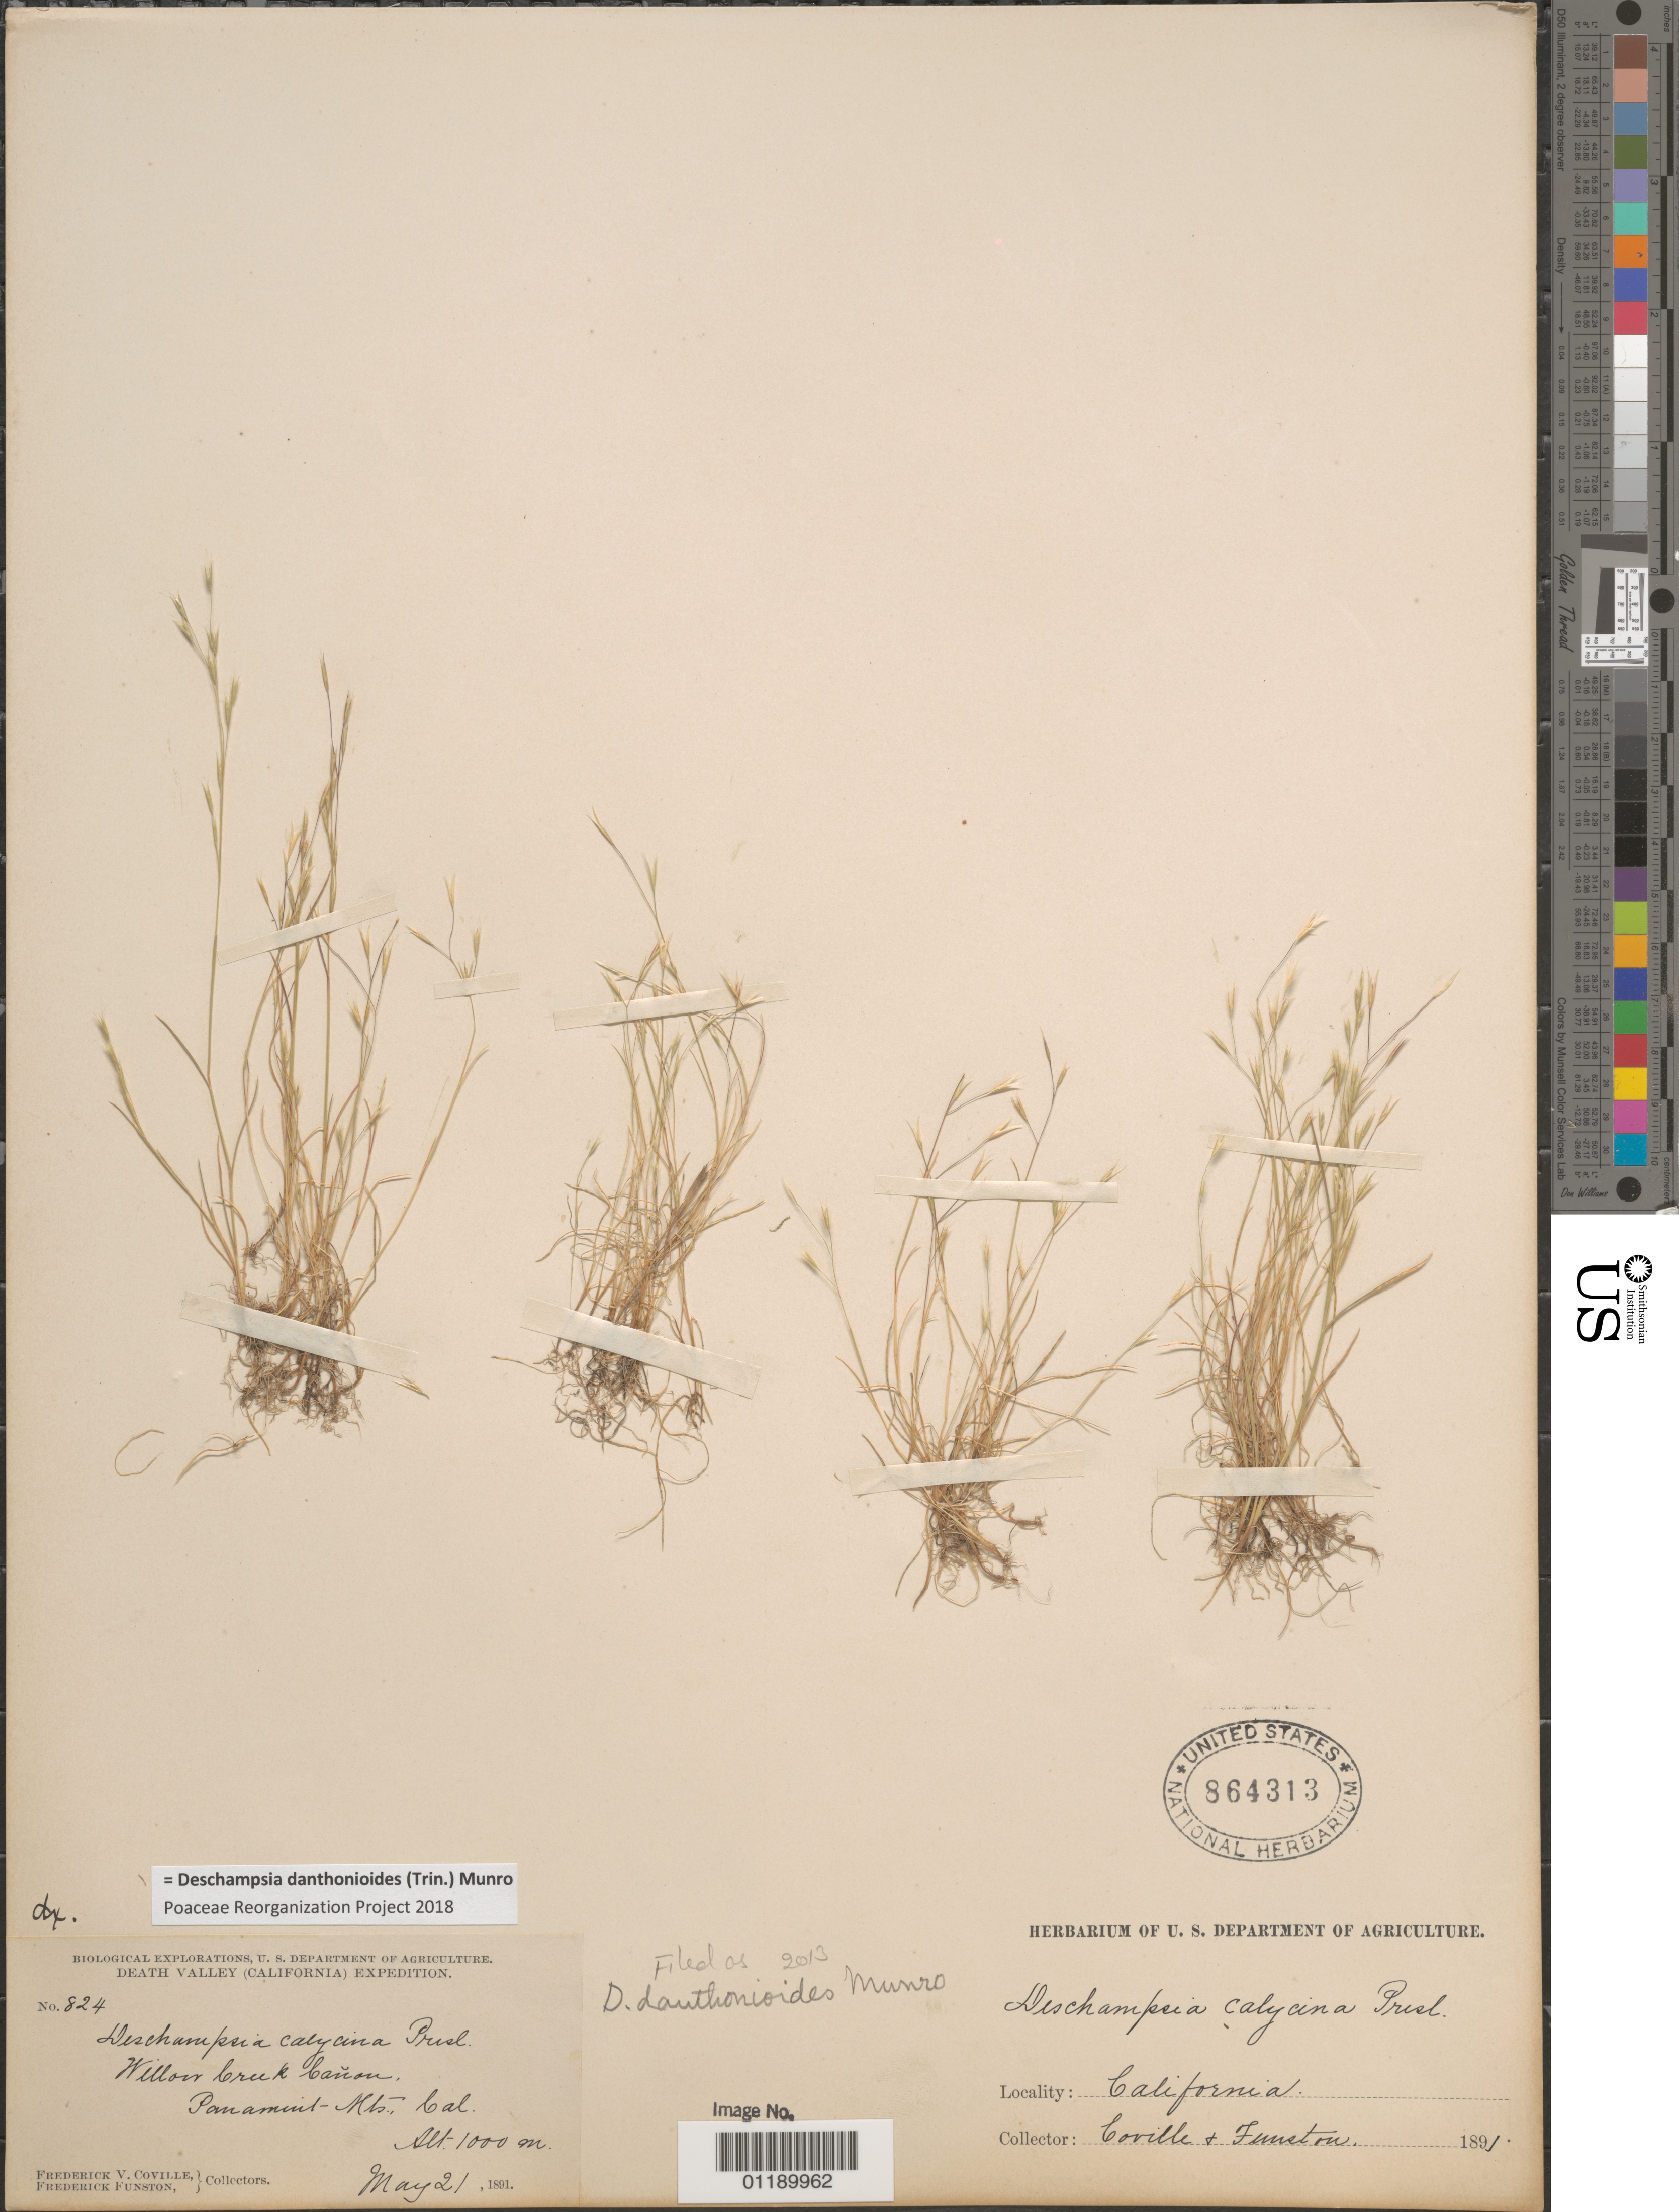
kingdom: Plantae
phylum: Tracheophyta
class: Liliopsida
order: Poales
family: Poaceae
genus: Deschampsia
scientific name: Deschampsia danthonioides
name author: (Trin.) Munro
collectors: F. V. Coville & F. Funston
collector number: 824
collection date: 1891-05-21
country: United States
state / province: California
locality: Willow Creek Canon, Panamint Mts.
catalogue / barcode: US 864313